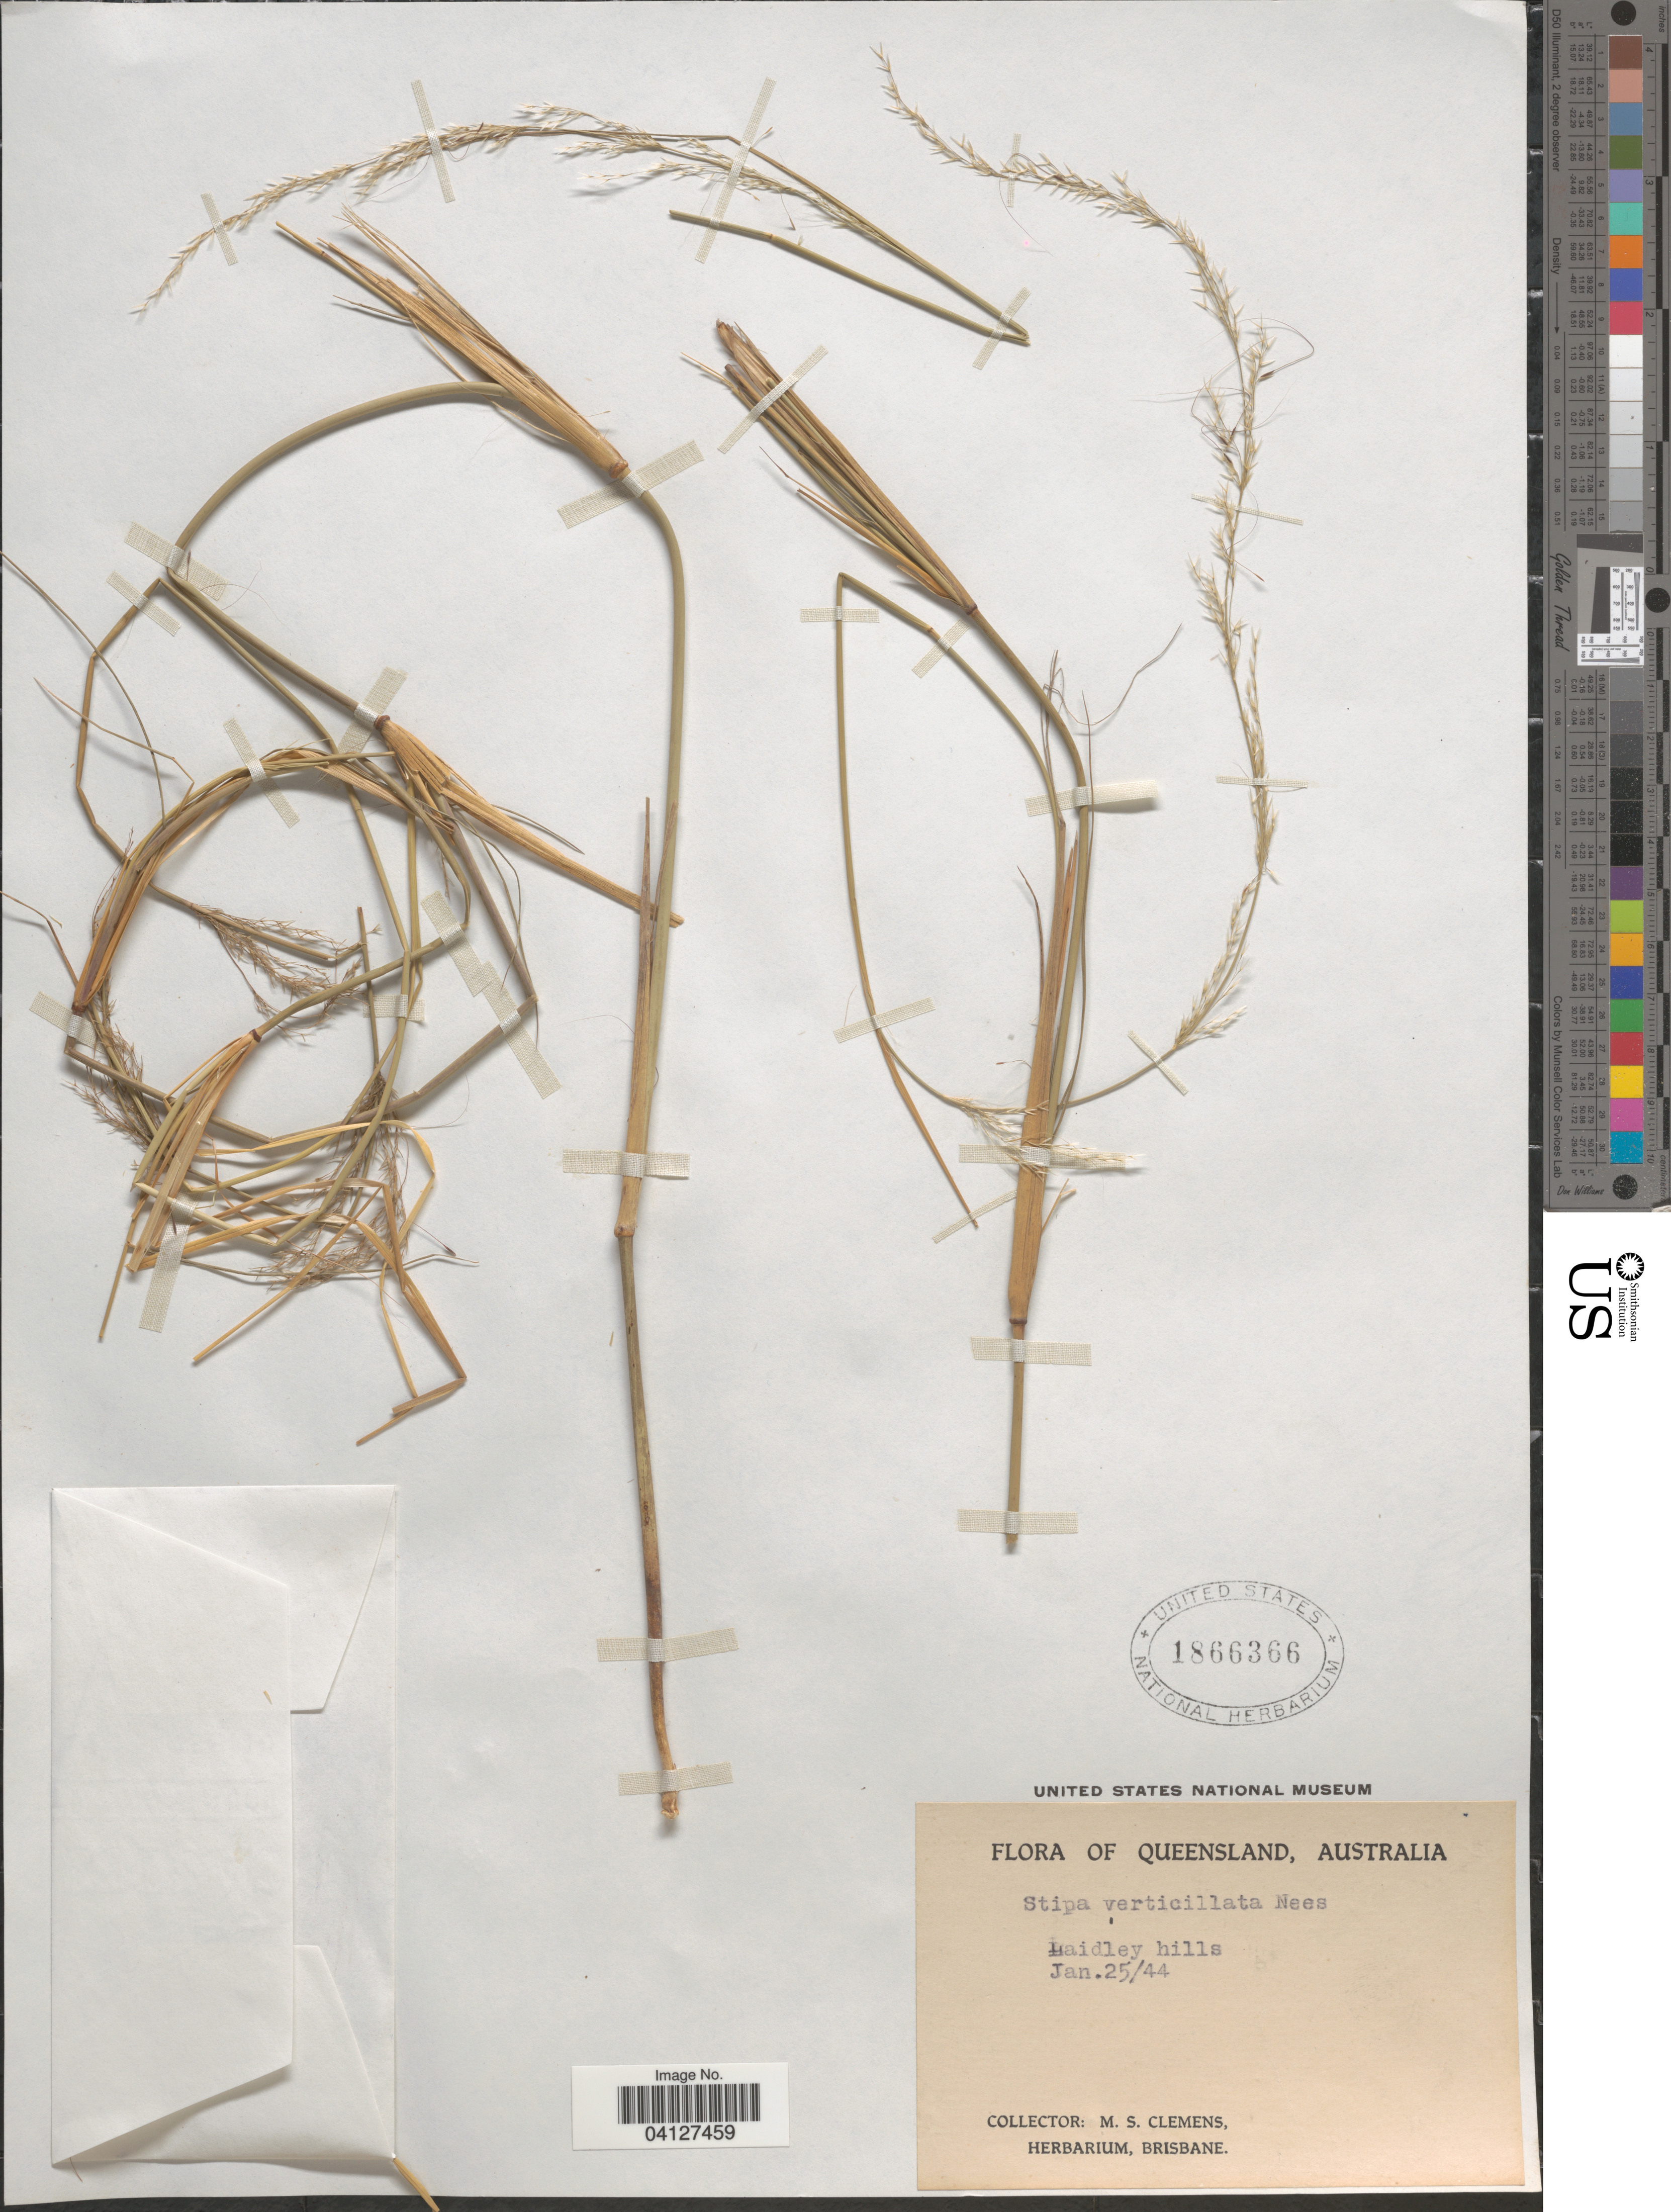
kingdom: Plantae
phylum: Tracheophyta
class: Liliopsida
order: Poales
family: Poaceae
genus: Stipa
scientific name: Stipa verticillata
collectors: M. S. Clemens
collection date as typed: Transcribed d/m/y: 25/1/44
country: Australia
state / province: Queensland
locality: Laidley hills.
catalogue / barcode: US 1866366